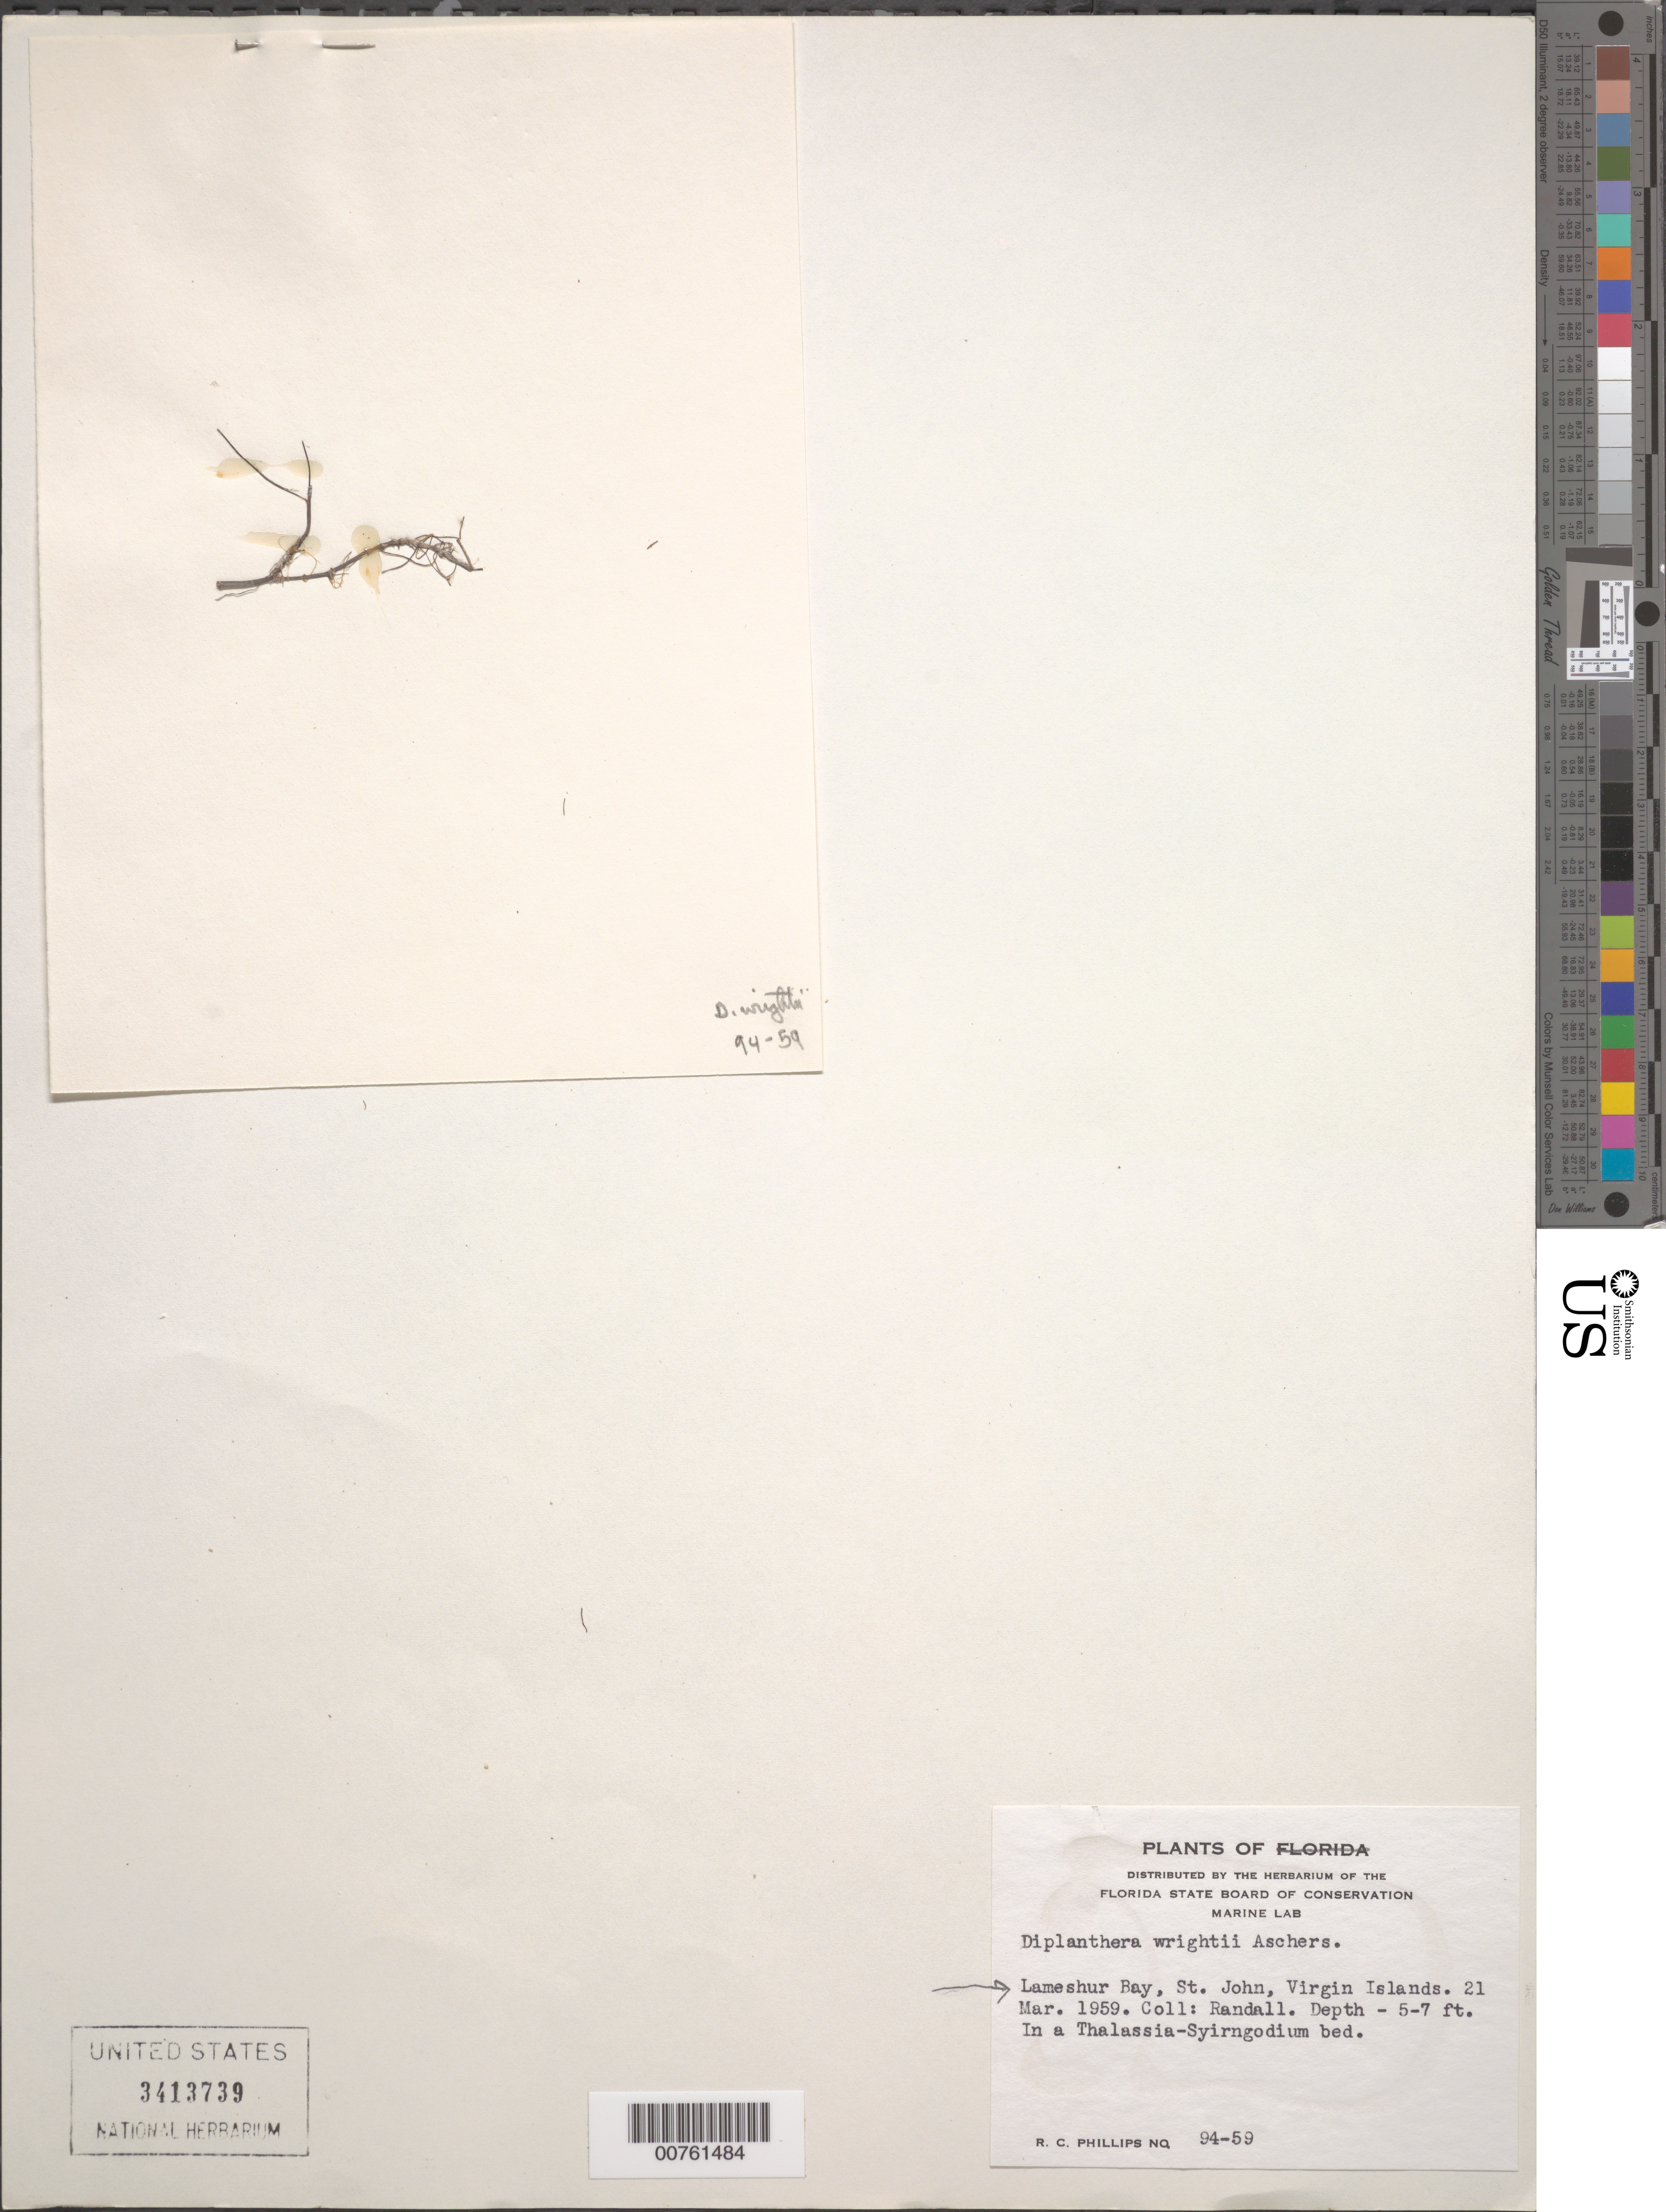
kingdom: Plantae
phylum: Tracheophyta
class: Liliopsida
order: Alismatales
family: Cymodoceaceae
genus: Halodule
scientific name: Halodule wrightii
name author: Asch.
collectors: -. Randall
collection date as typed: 21 Mar 1959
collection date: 1959-03-21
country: U.S. Virgin Islands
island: St. John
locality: Lameshur Bay.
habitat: In a Thalassia-Syirngodium bed.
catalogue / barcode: US 3413739